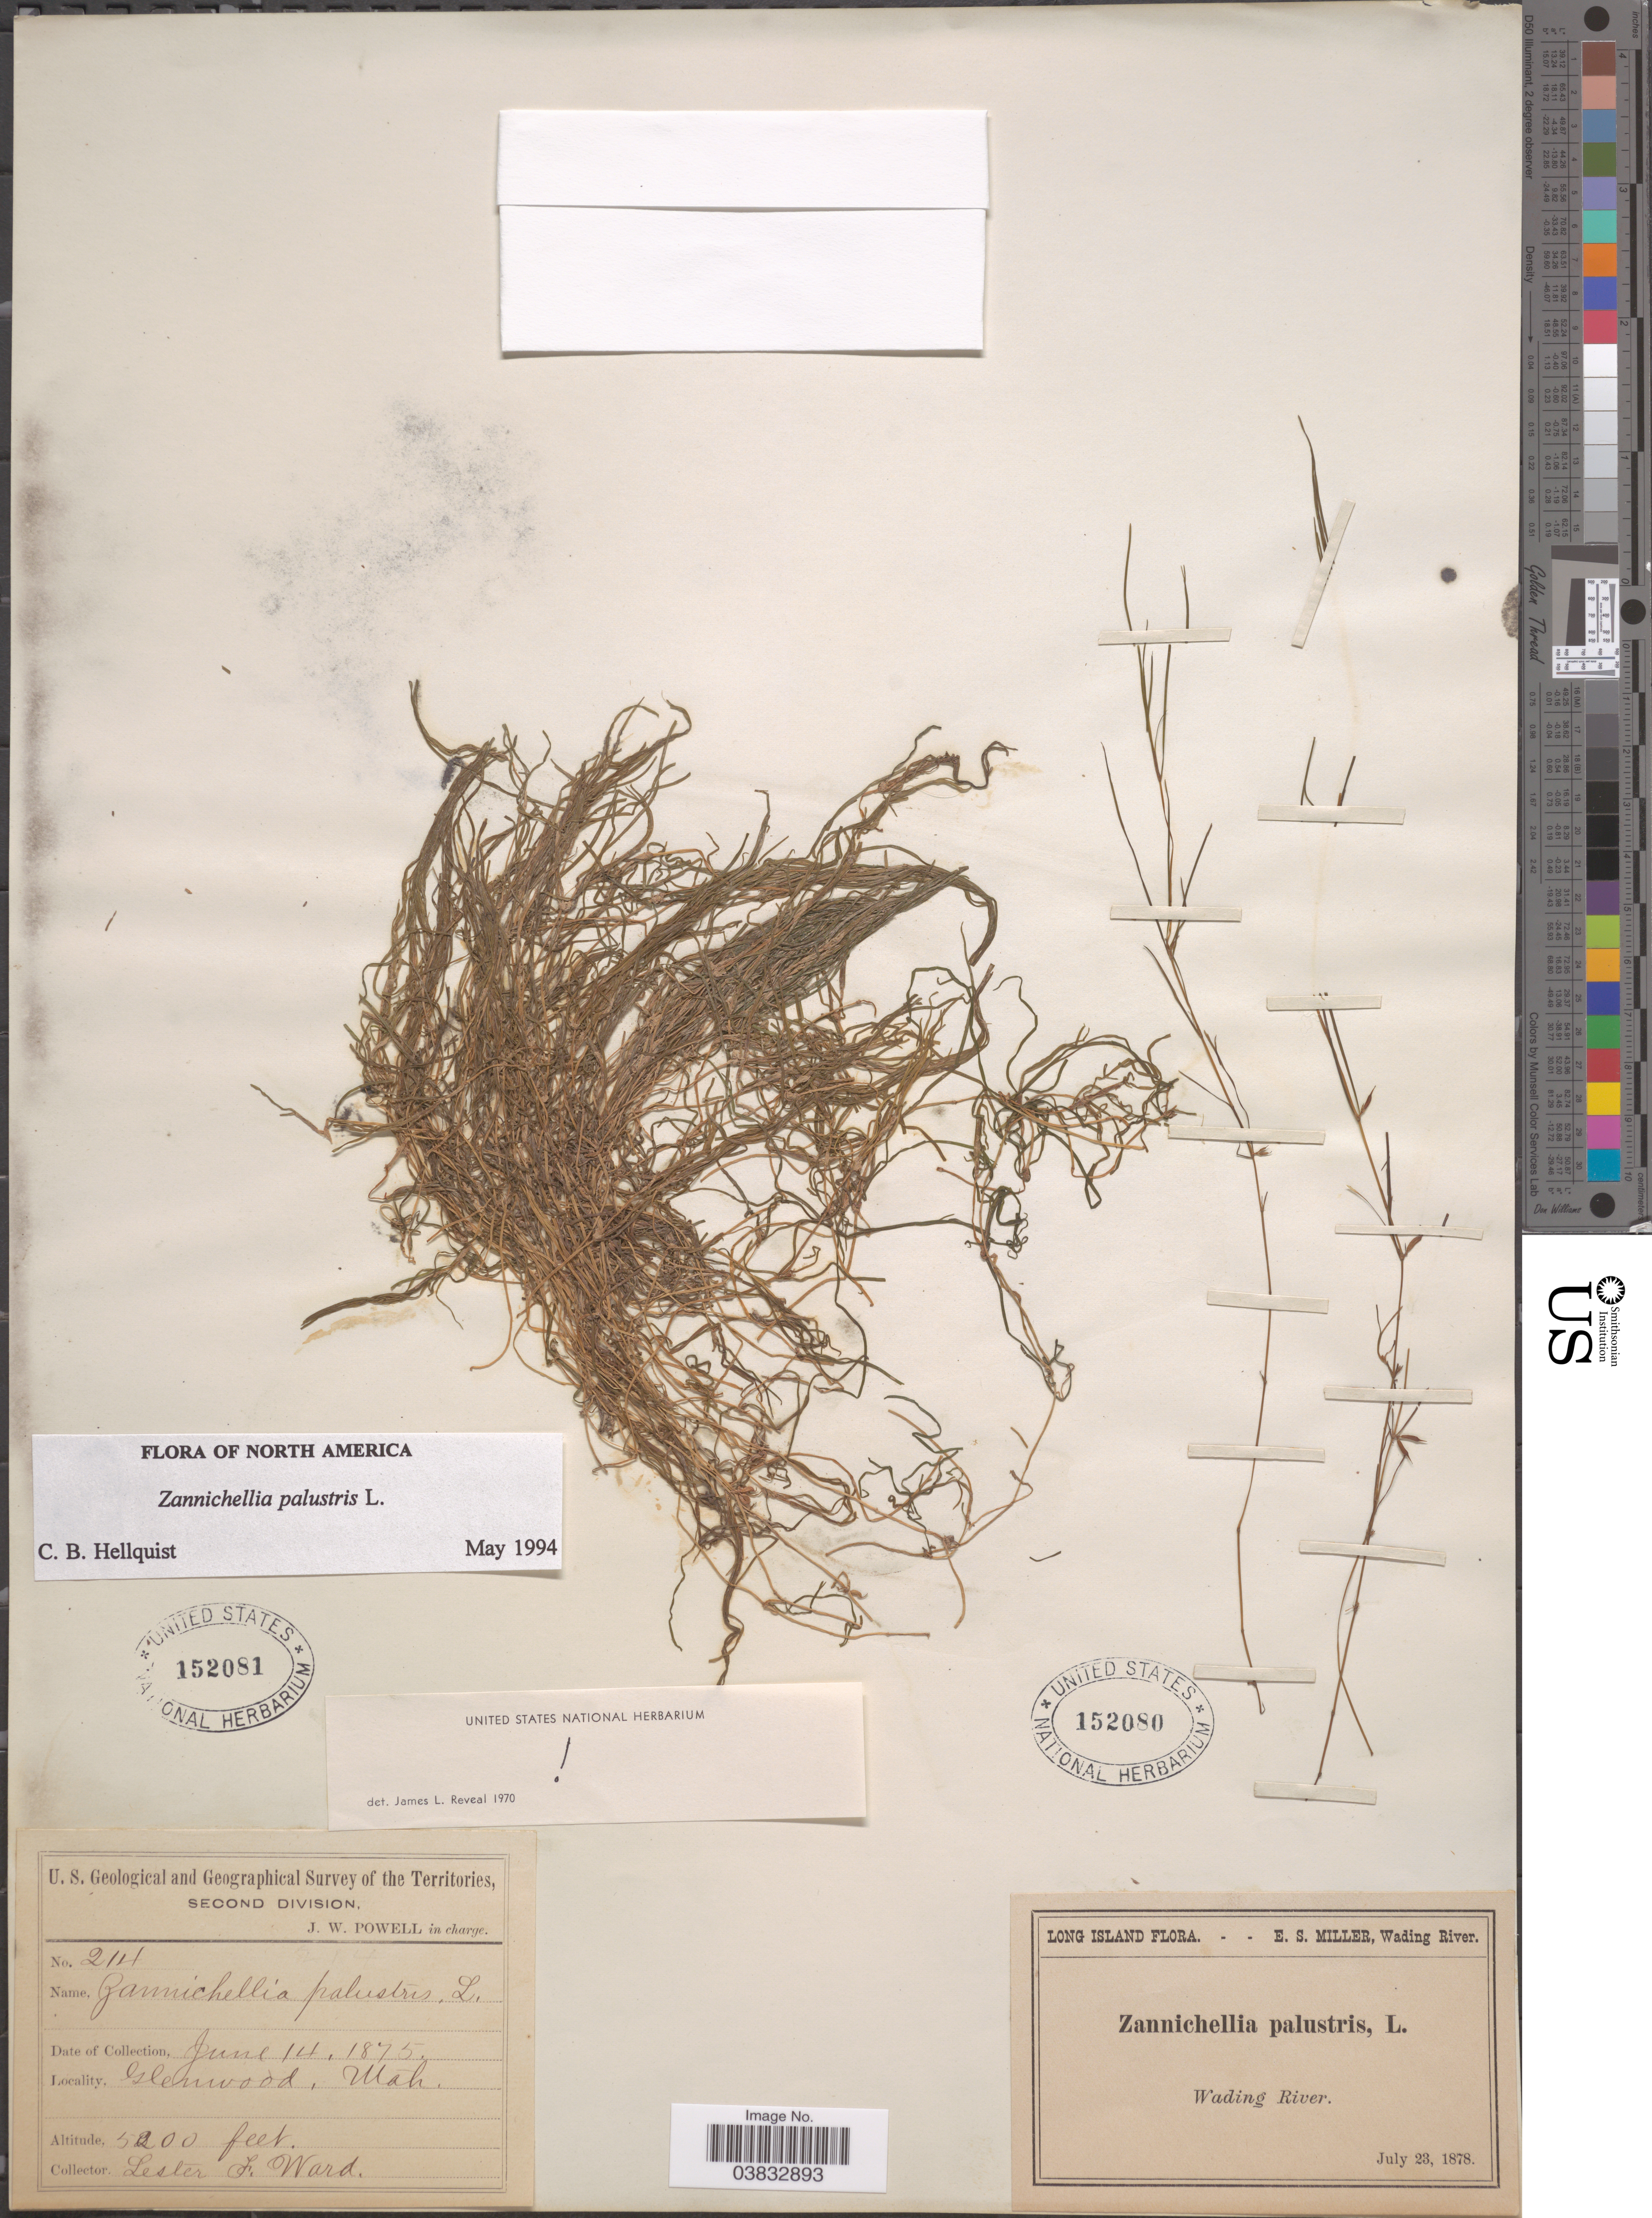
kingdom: Plantae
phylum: Tracheophyta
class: Liliopsida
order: Alismatales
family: Potamogetonaceae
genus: Zannichellia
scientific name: Zannichellia palustris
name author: L.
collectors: E. S. Miller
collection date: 1878-07-23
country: United States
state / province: New York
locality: Long Island. Wading River.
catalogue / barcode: US 152080